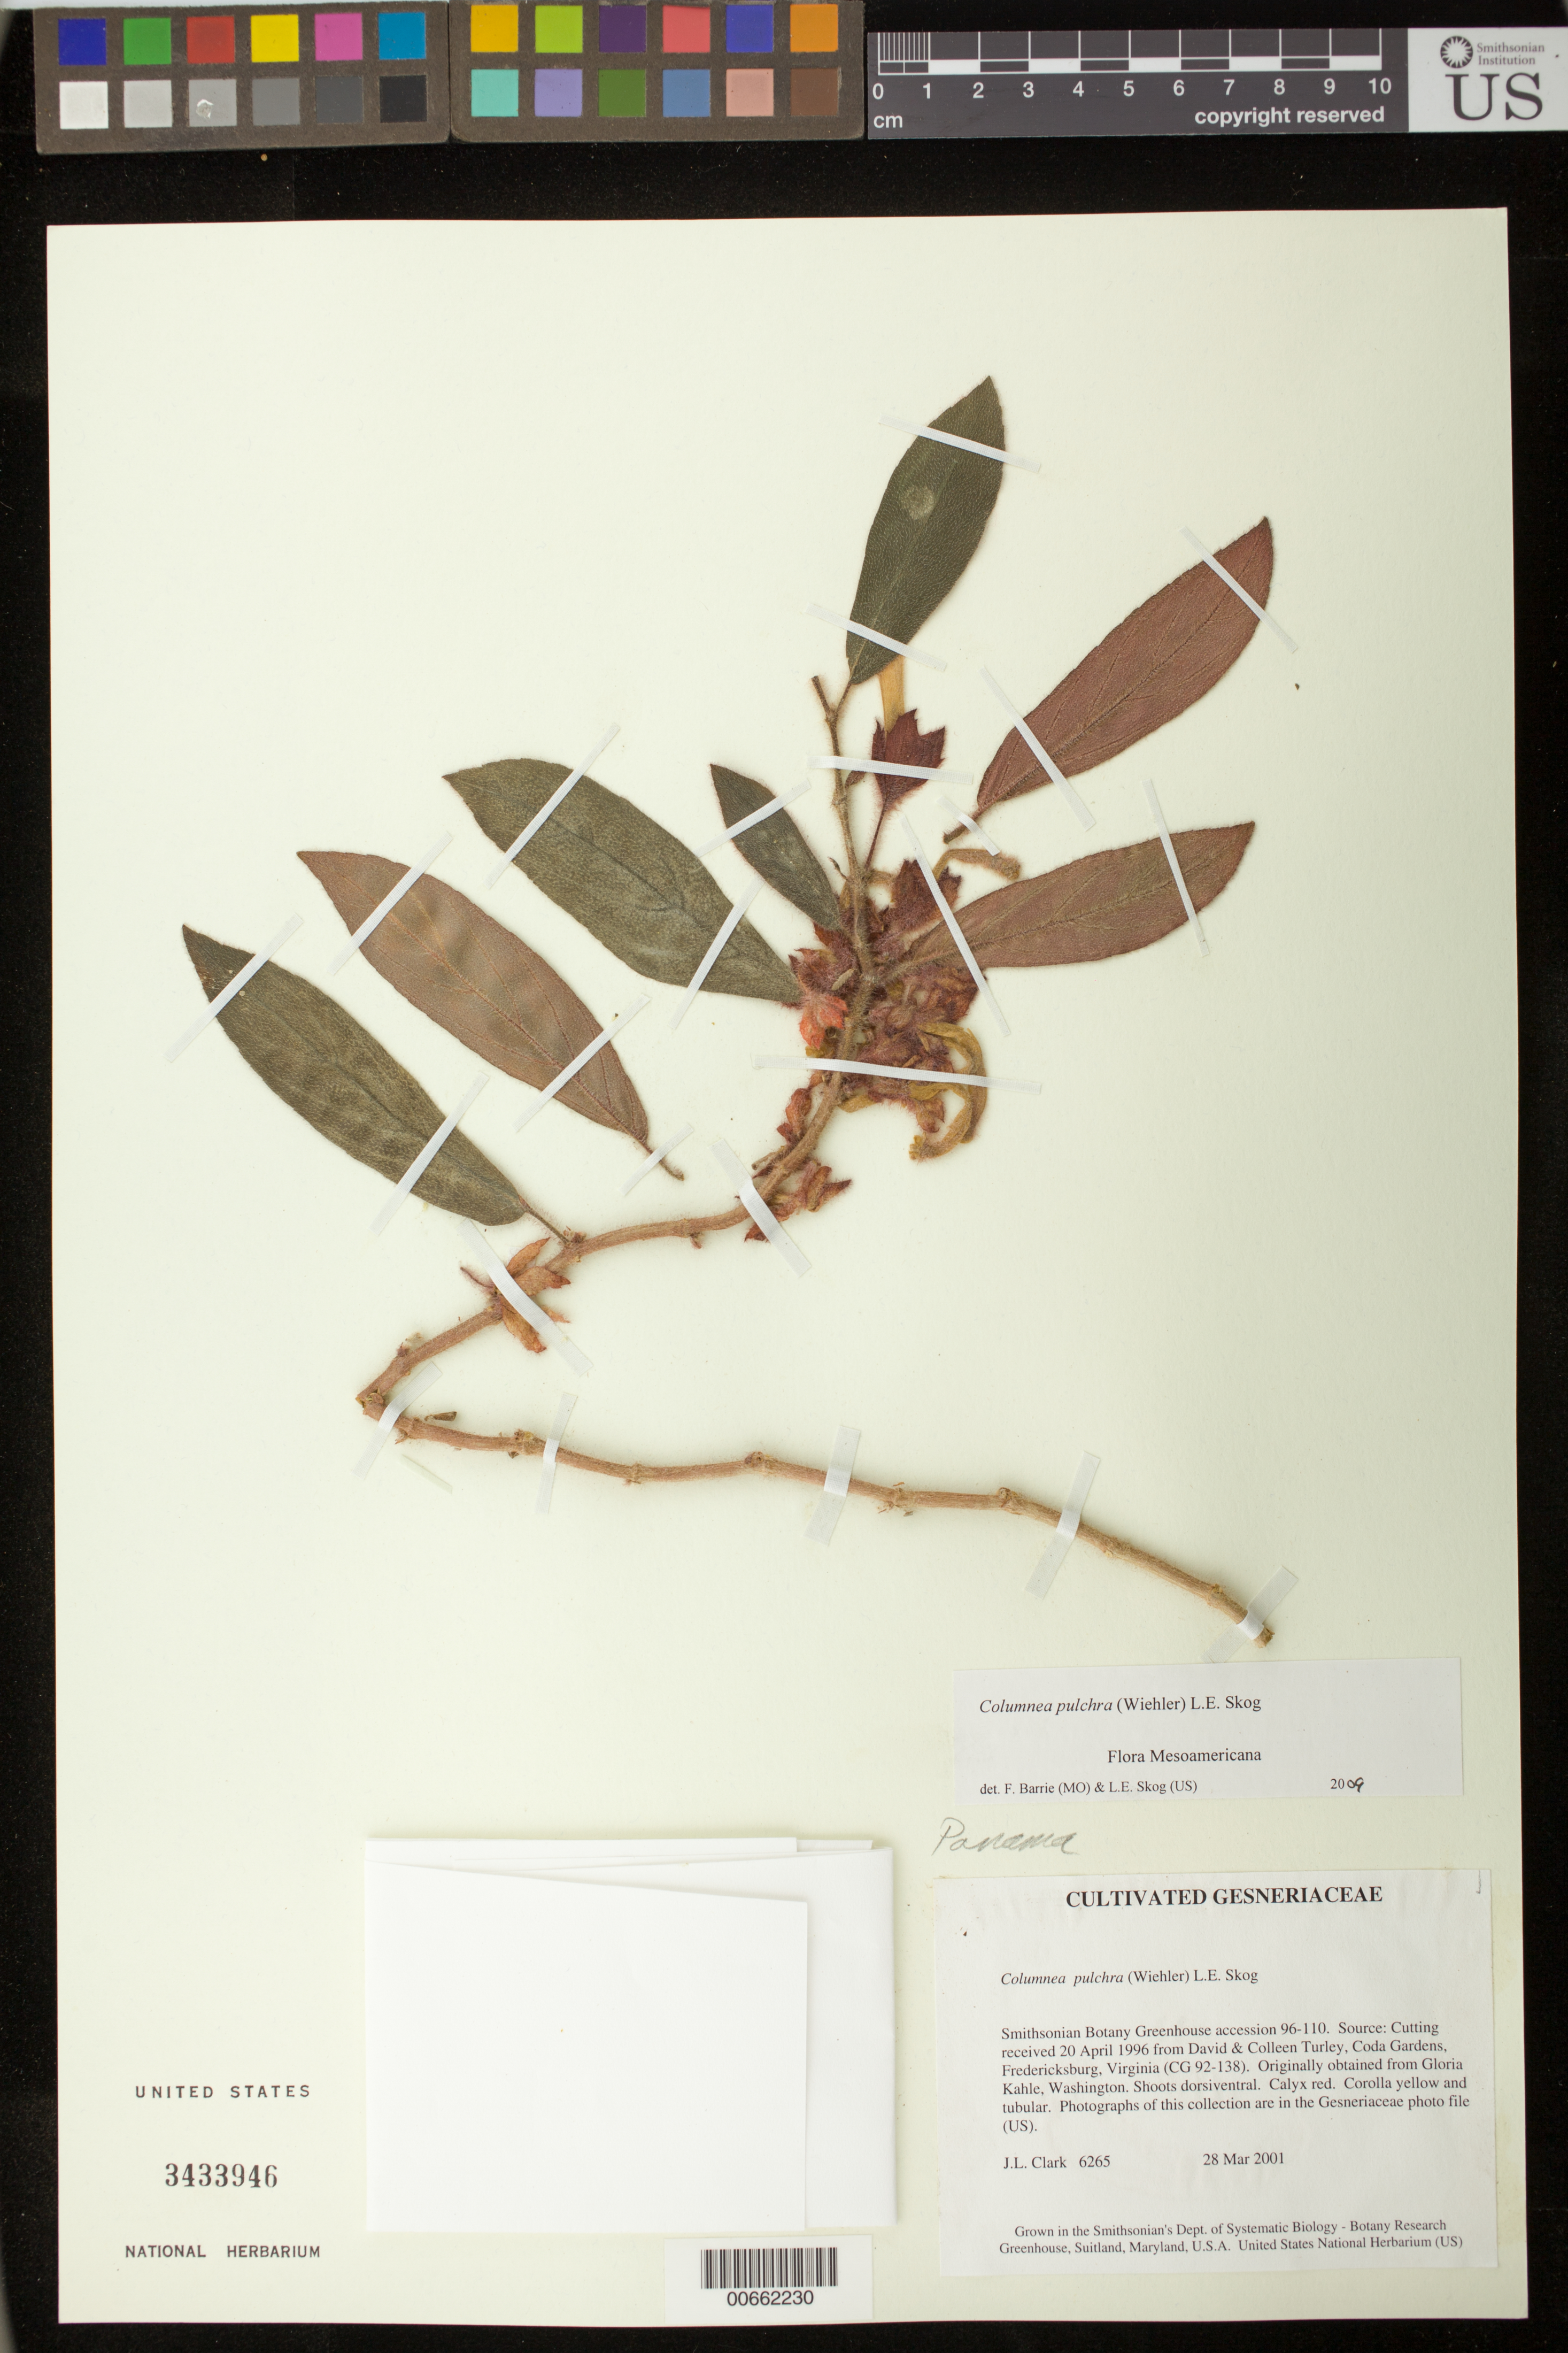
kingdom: Plantae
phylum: Tracheophyta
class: Magnoliopsida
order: Lamiales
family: Gesneriaceae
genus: Columnea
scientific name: Columnea pulchra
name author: (Wiehler) L.E. Skog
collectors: J. L. Clark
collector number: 6265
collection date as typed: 28 Mar 2001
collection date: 2001-03-28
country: United States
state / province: Maryland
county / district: Prince George's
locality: Grown in the Smithsonian's Dept. of Systematic Biology-Botany Research Greenhouse, Suitland, Maryland, U.S.A.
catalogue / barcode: US 3433946